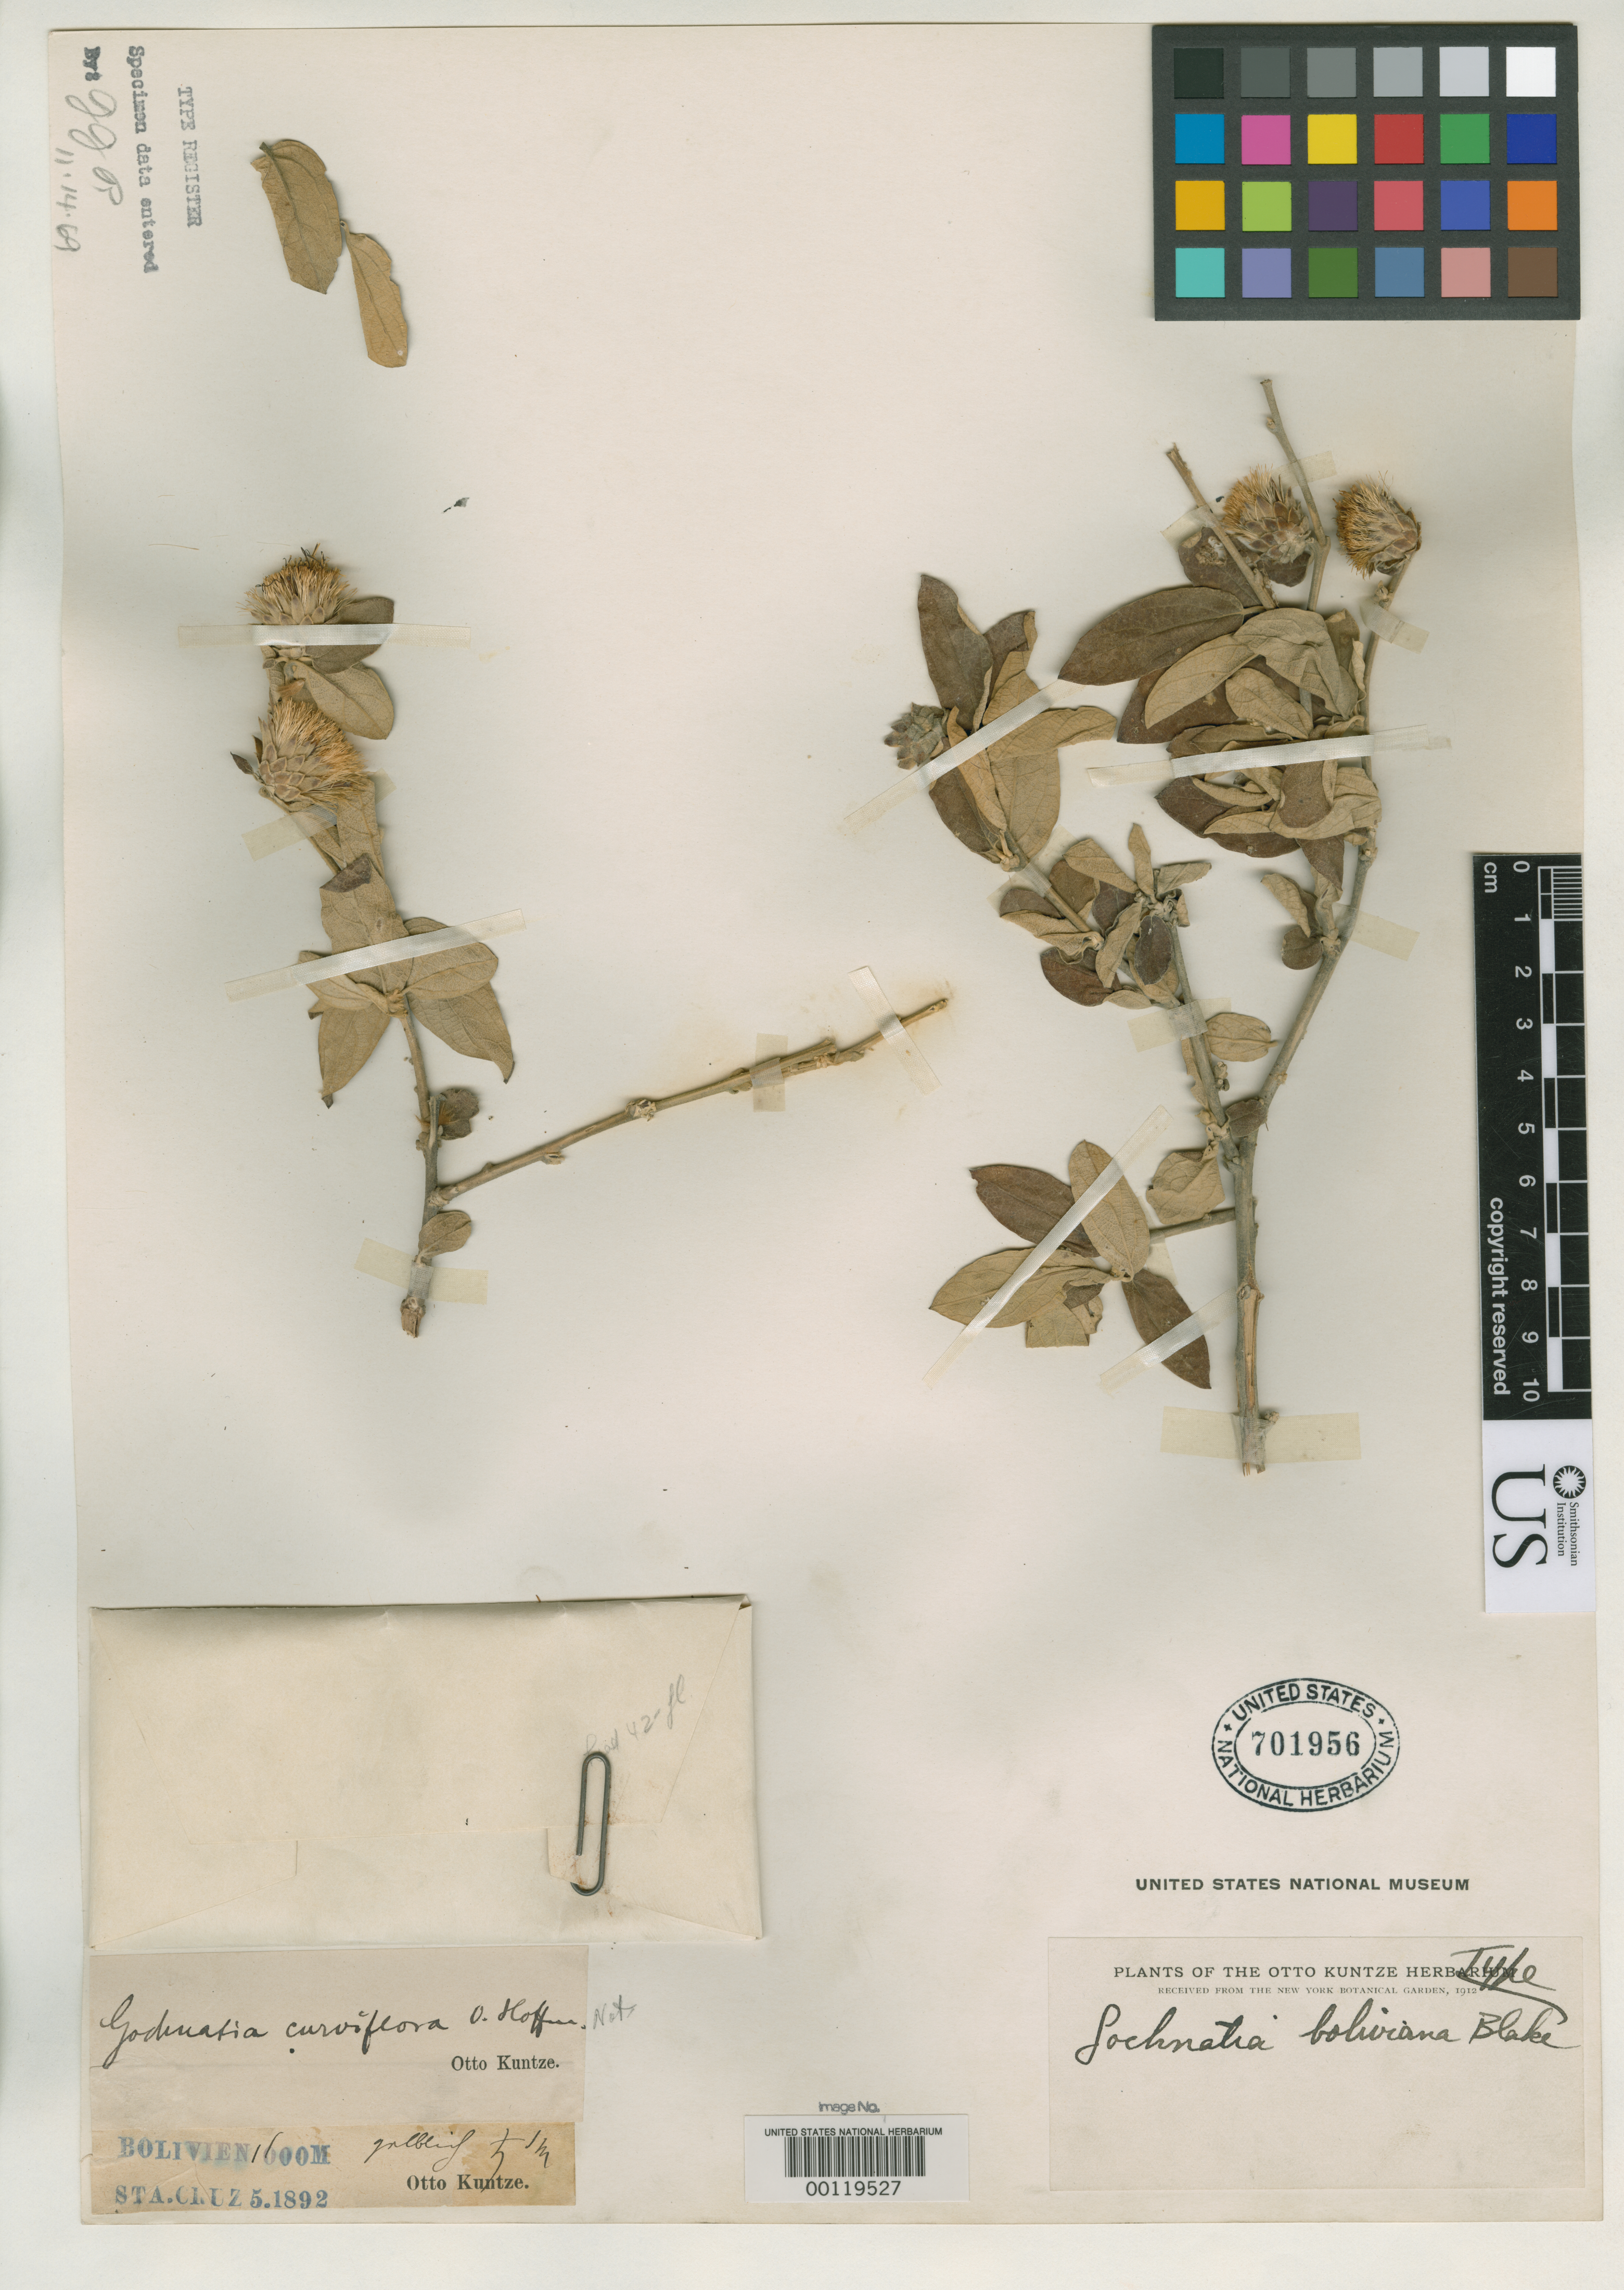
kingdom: Plantae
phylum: Tracheophyta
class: Magnoliopsida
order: Asterales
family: Asteraceae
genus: Gochnatia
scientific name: Gochnatia boliviana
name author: S.F. Blake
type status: Holotype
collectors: C.E.O. Kuntze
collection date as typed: May 1892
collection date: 1892-05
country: Bolivia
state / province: Santa Cruz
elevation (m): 1600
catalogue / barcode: US 701956